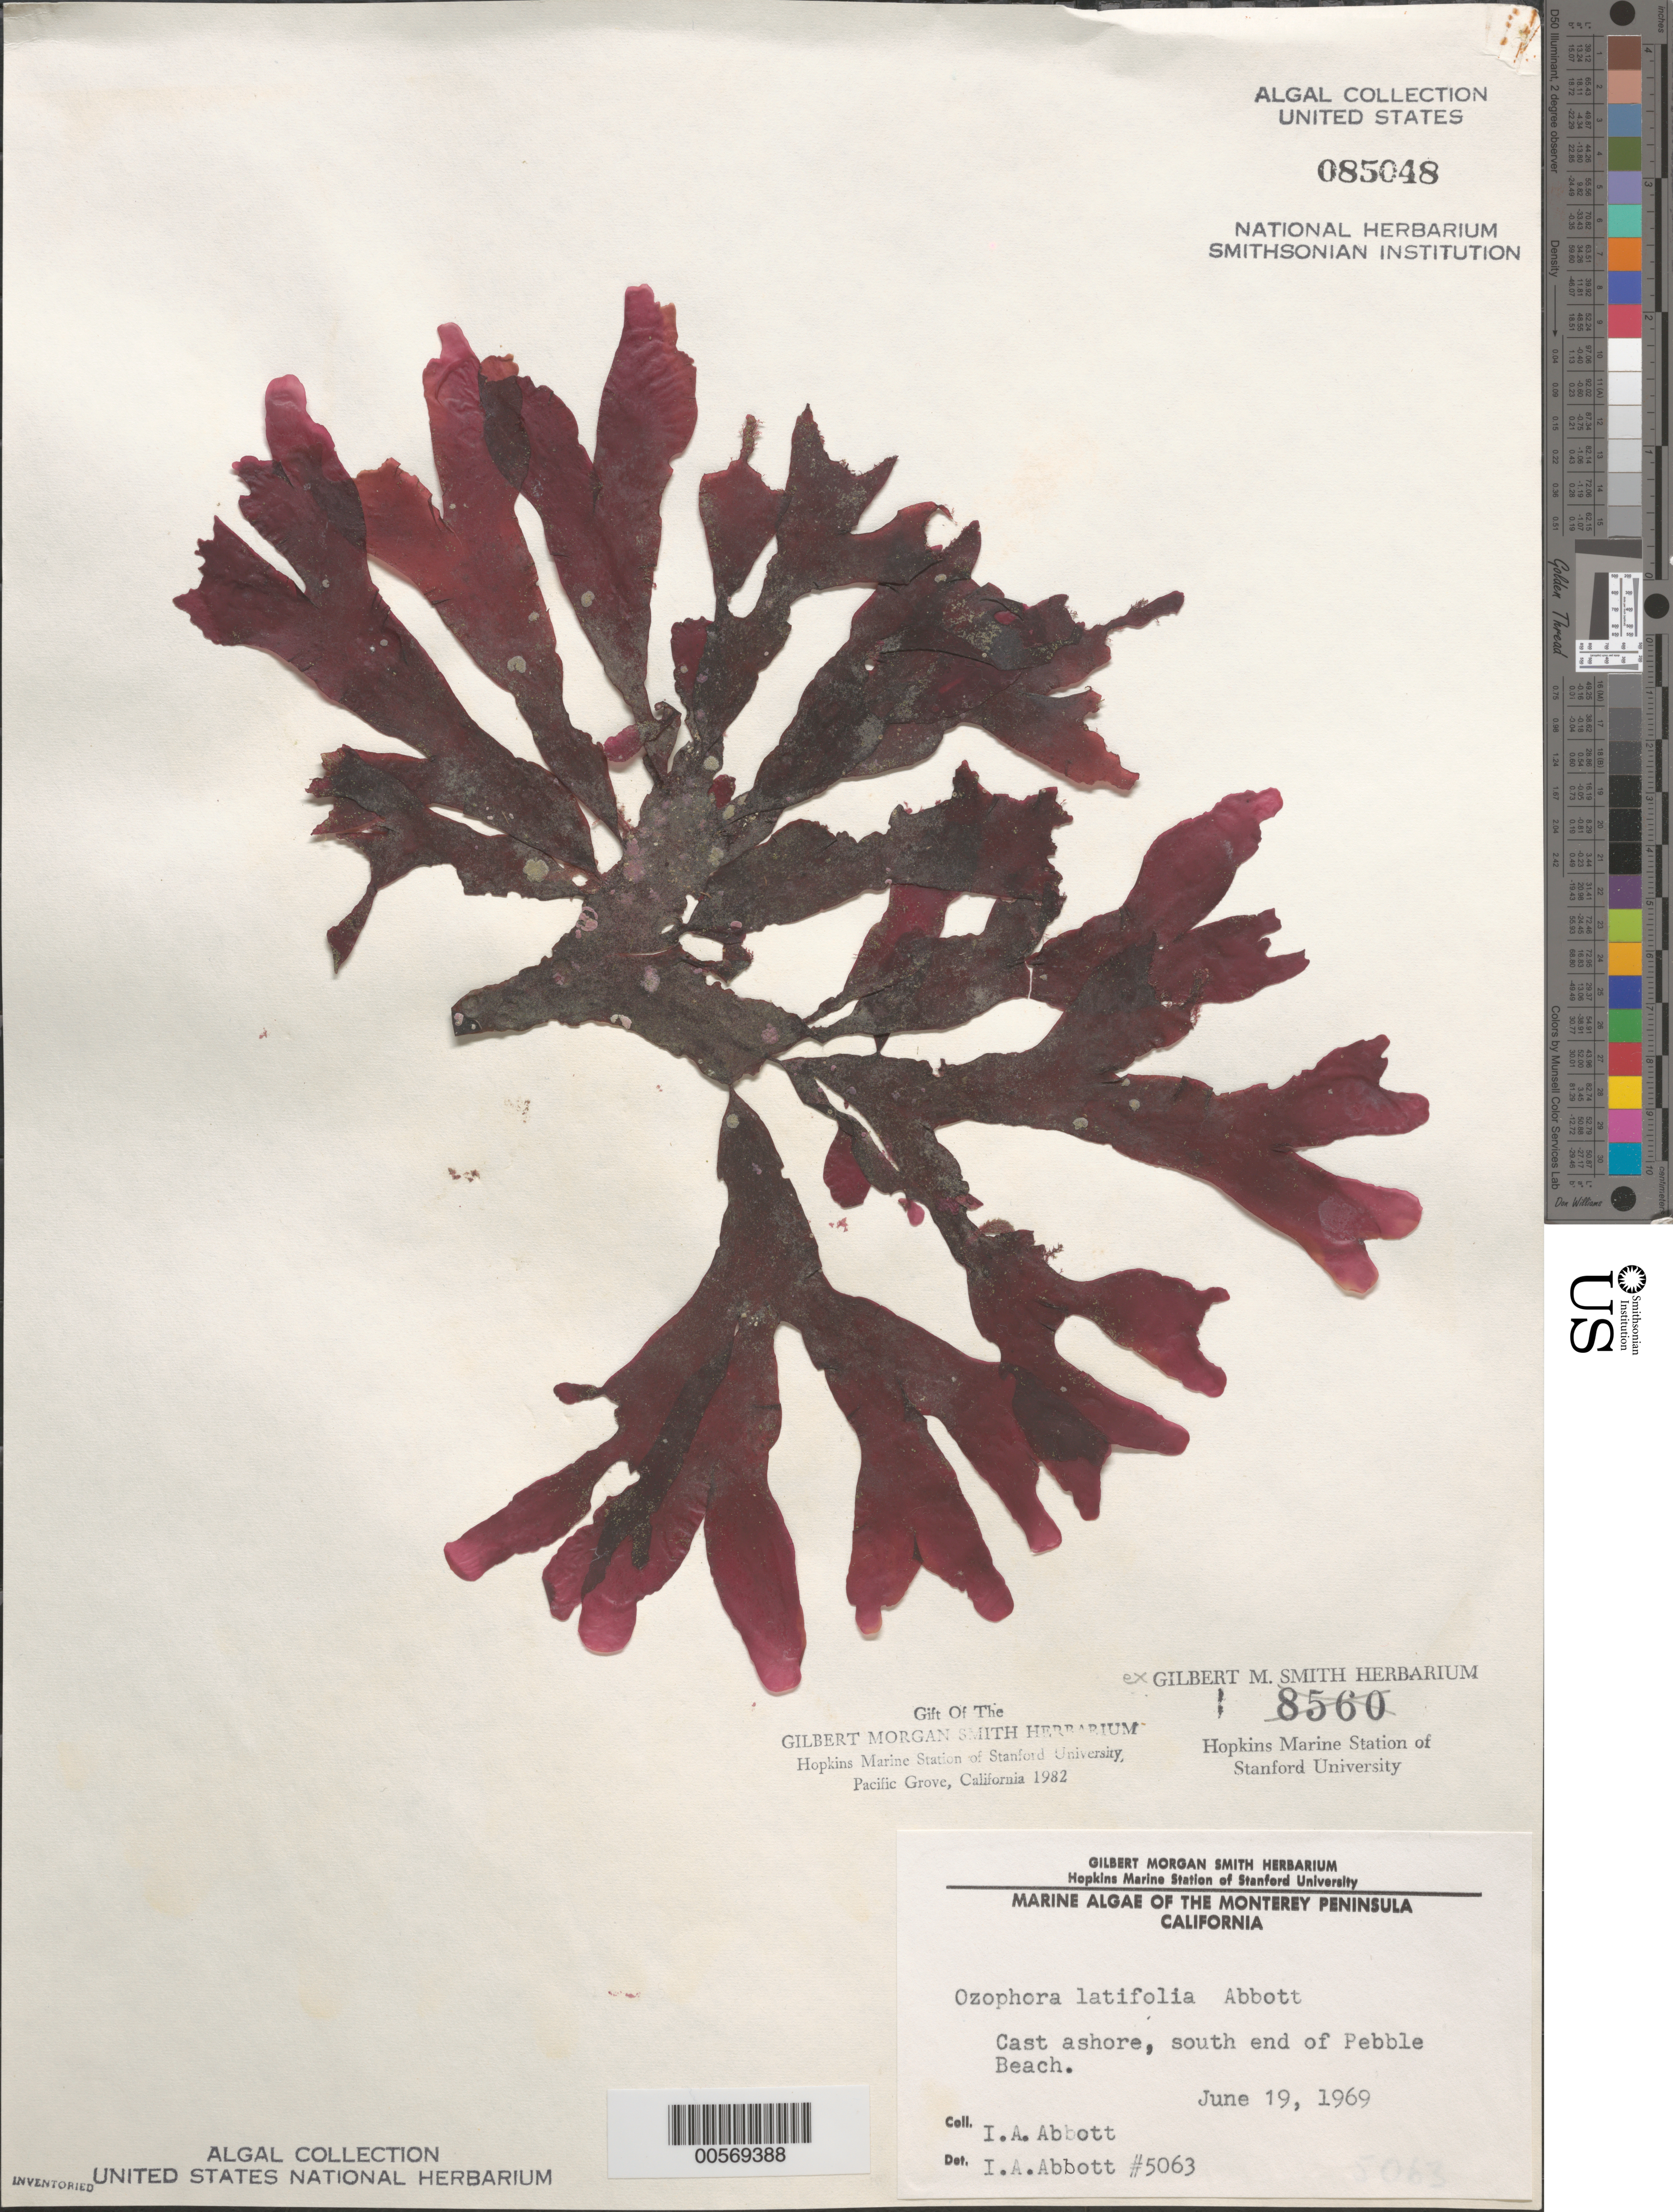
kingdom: Plantae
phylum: Rhodophyta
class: Florideophyceae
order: Gigartinales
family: Phyllophoraceae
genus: Ozophora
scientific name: Ozophora latifolia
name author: I.A. Abbott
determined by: Abbott, Isabella A.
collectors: I. A. Abbott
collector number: IAA 5063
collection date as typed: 19 Jun 1969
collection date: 1969-06-19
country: United States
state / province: California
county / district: Monterey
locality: Pebble Beach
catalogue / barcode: US 85048